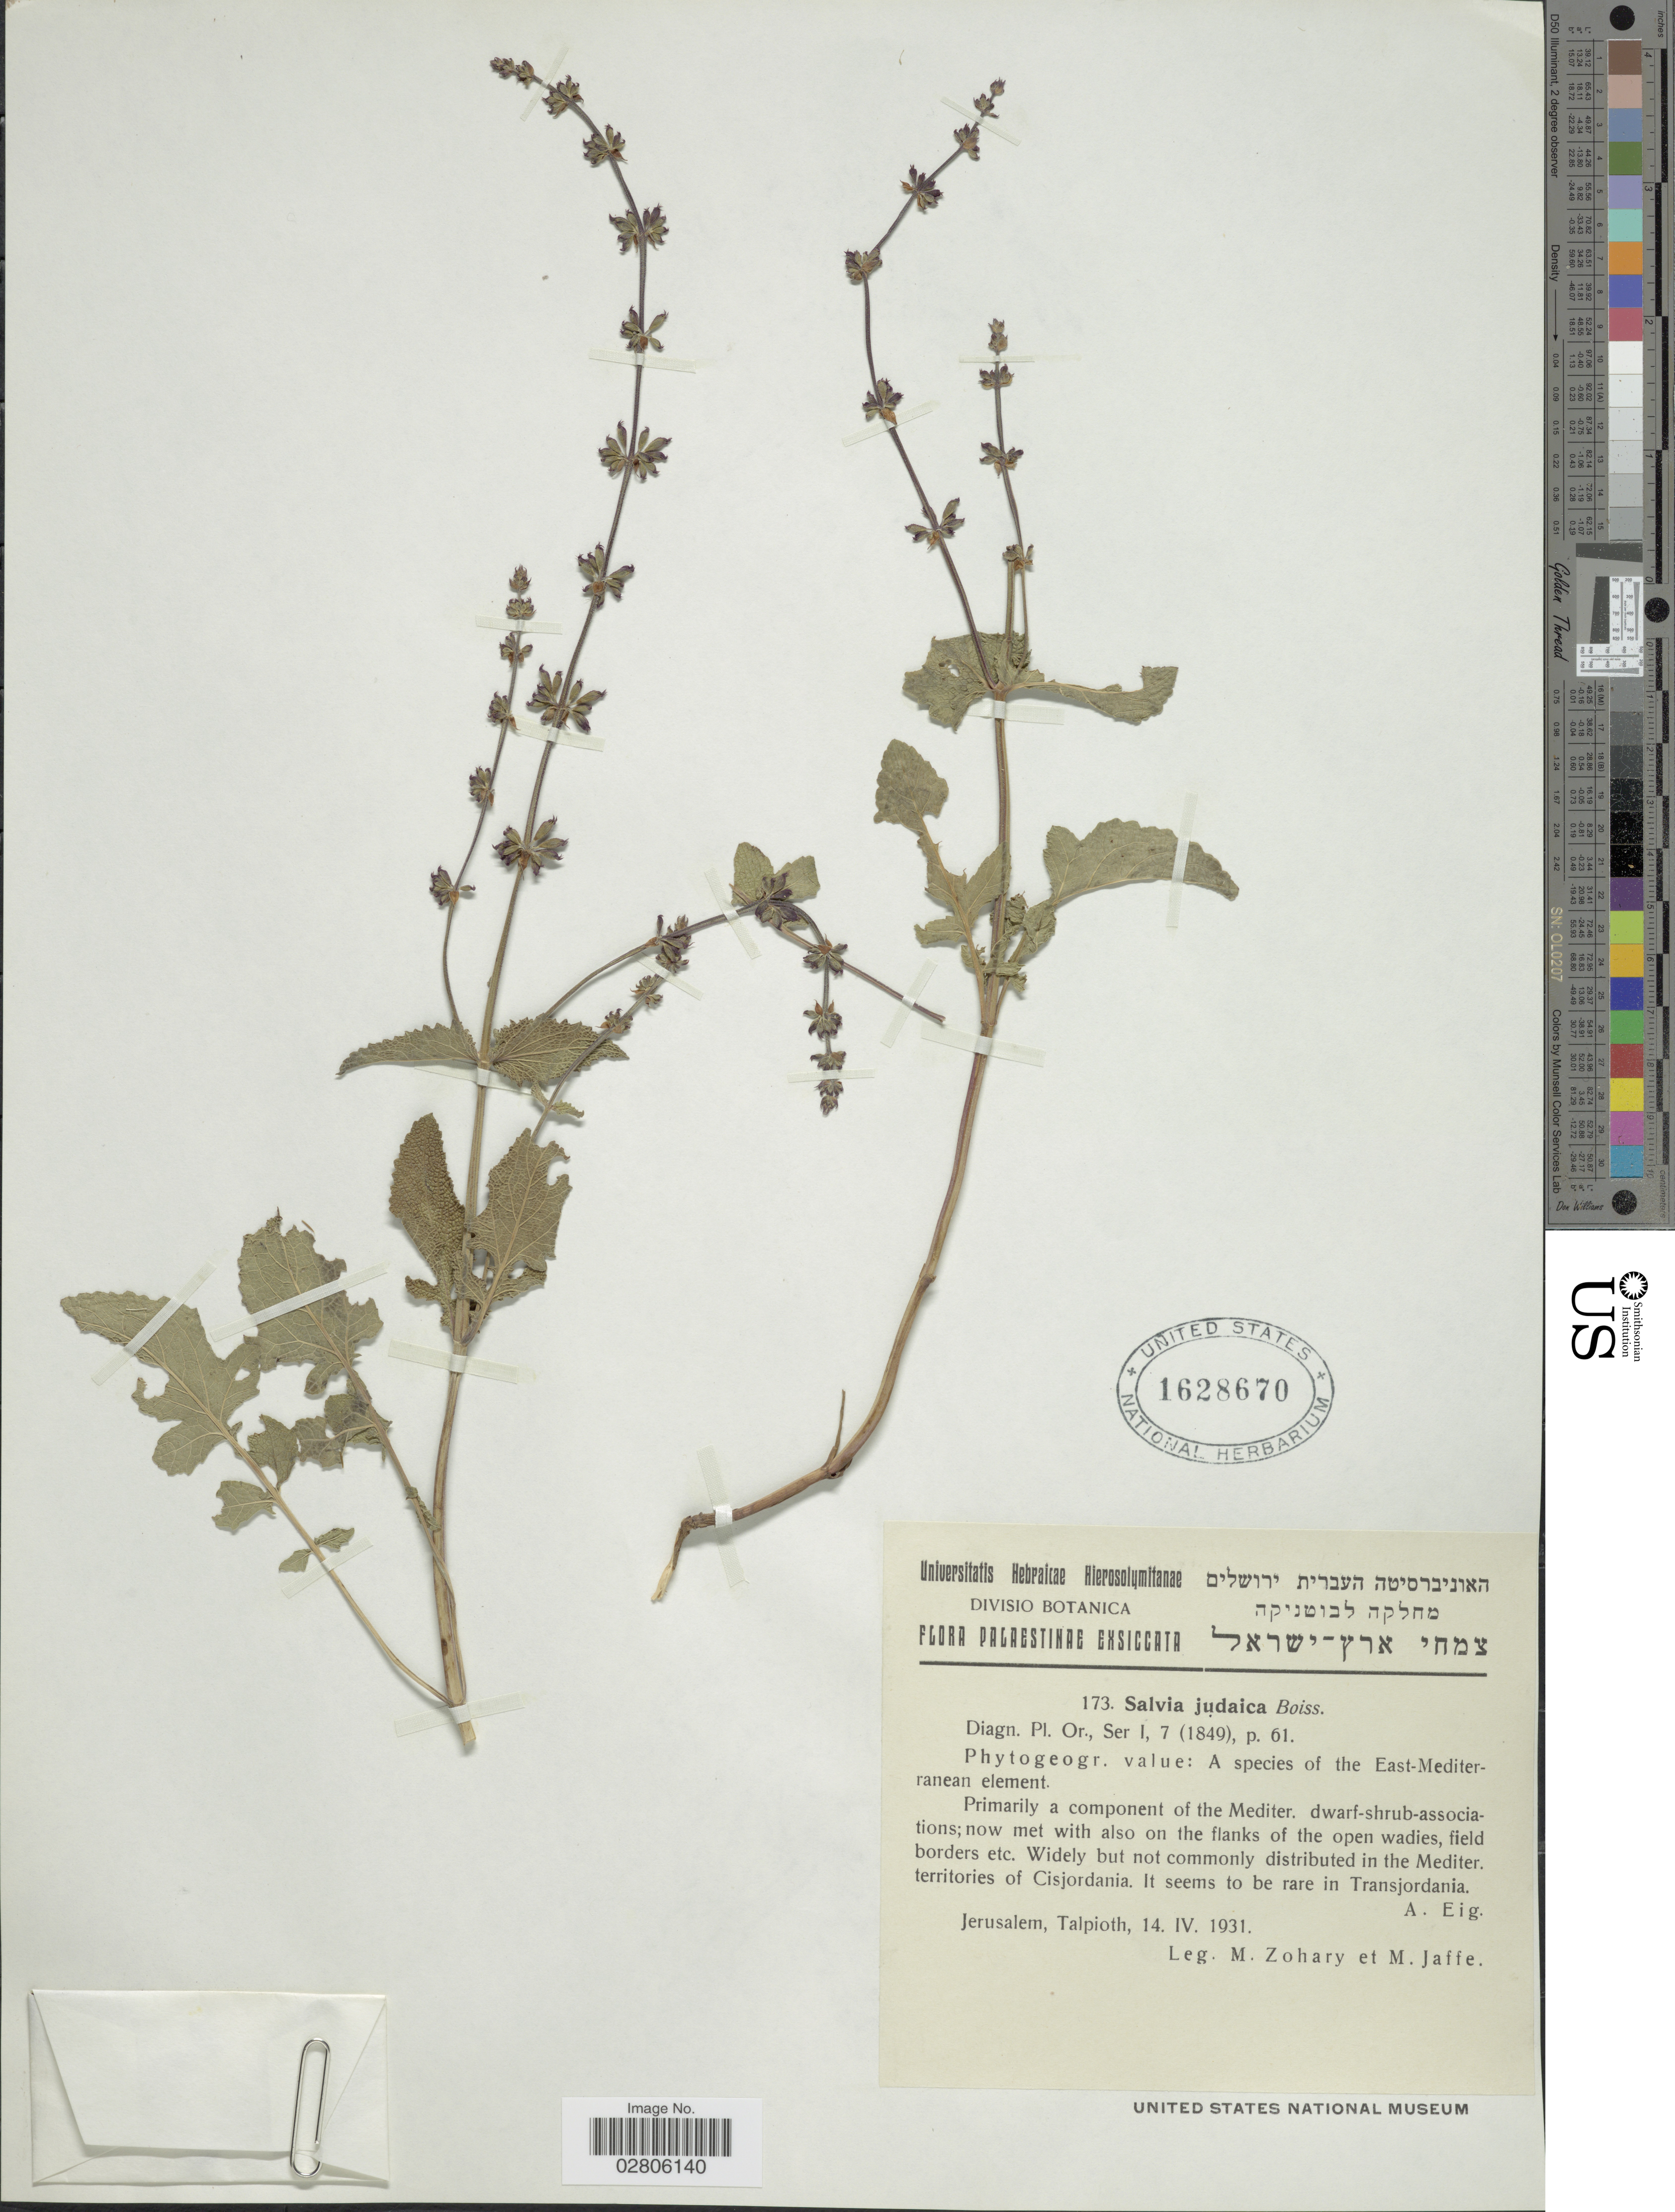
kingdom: Plantae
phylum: Tracheophyta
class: Magnoliopsida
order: Lamiales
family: Lamiaceae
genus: Salvia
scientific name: Salvia judaica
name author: Boiss.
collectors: M. Zohary & M. Jaffe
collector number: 173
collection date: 1931-06-14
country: Israel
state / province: Jerusalem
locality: Palaestinae, Talpioth.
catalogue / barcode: US 1628670